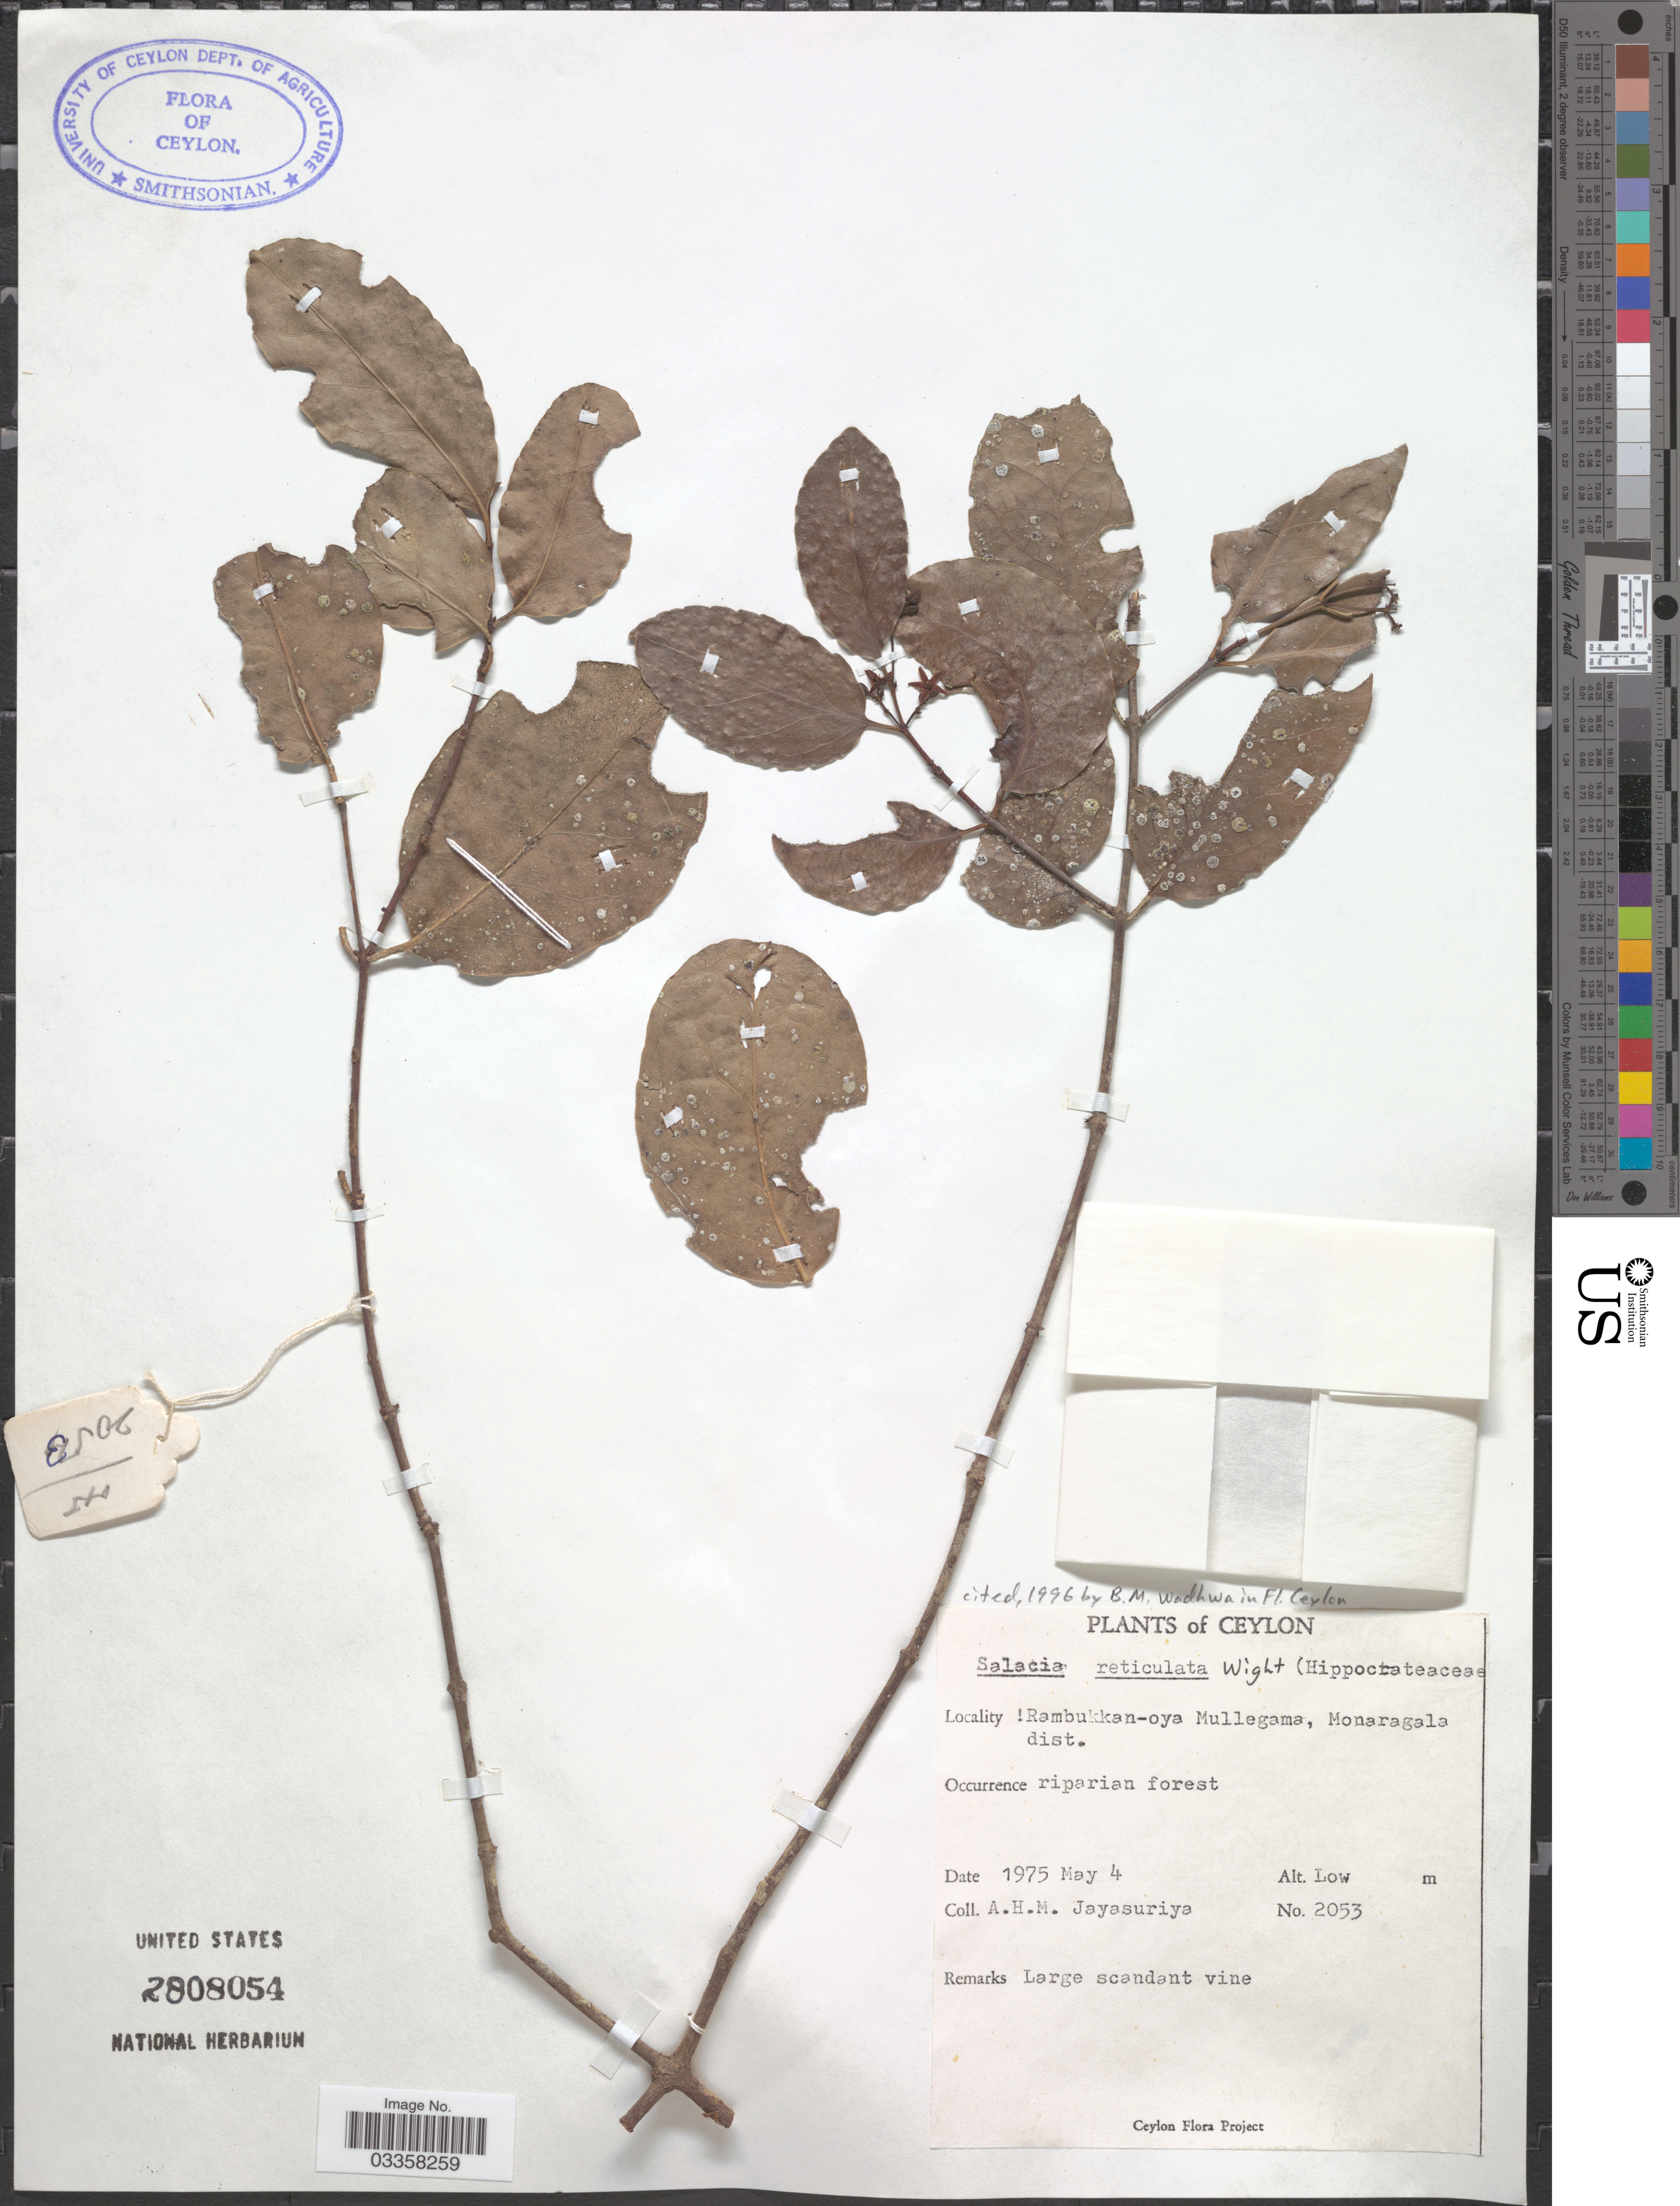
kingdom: Plantae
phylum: Tracheophyta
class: Magnoliopsida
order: Celastrales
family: Celastraceae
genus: Salacia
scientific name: Salacia reticulata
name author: Wight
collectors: A. H. Jayasuriya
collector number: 2053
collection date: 1975-05-04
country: Sri Lanka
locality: Ceylon. [illegible text]Rambukkan-oya Mullegama, Monaragala dist.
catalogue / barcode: US 2808054